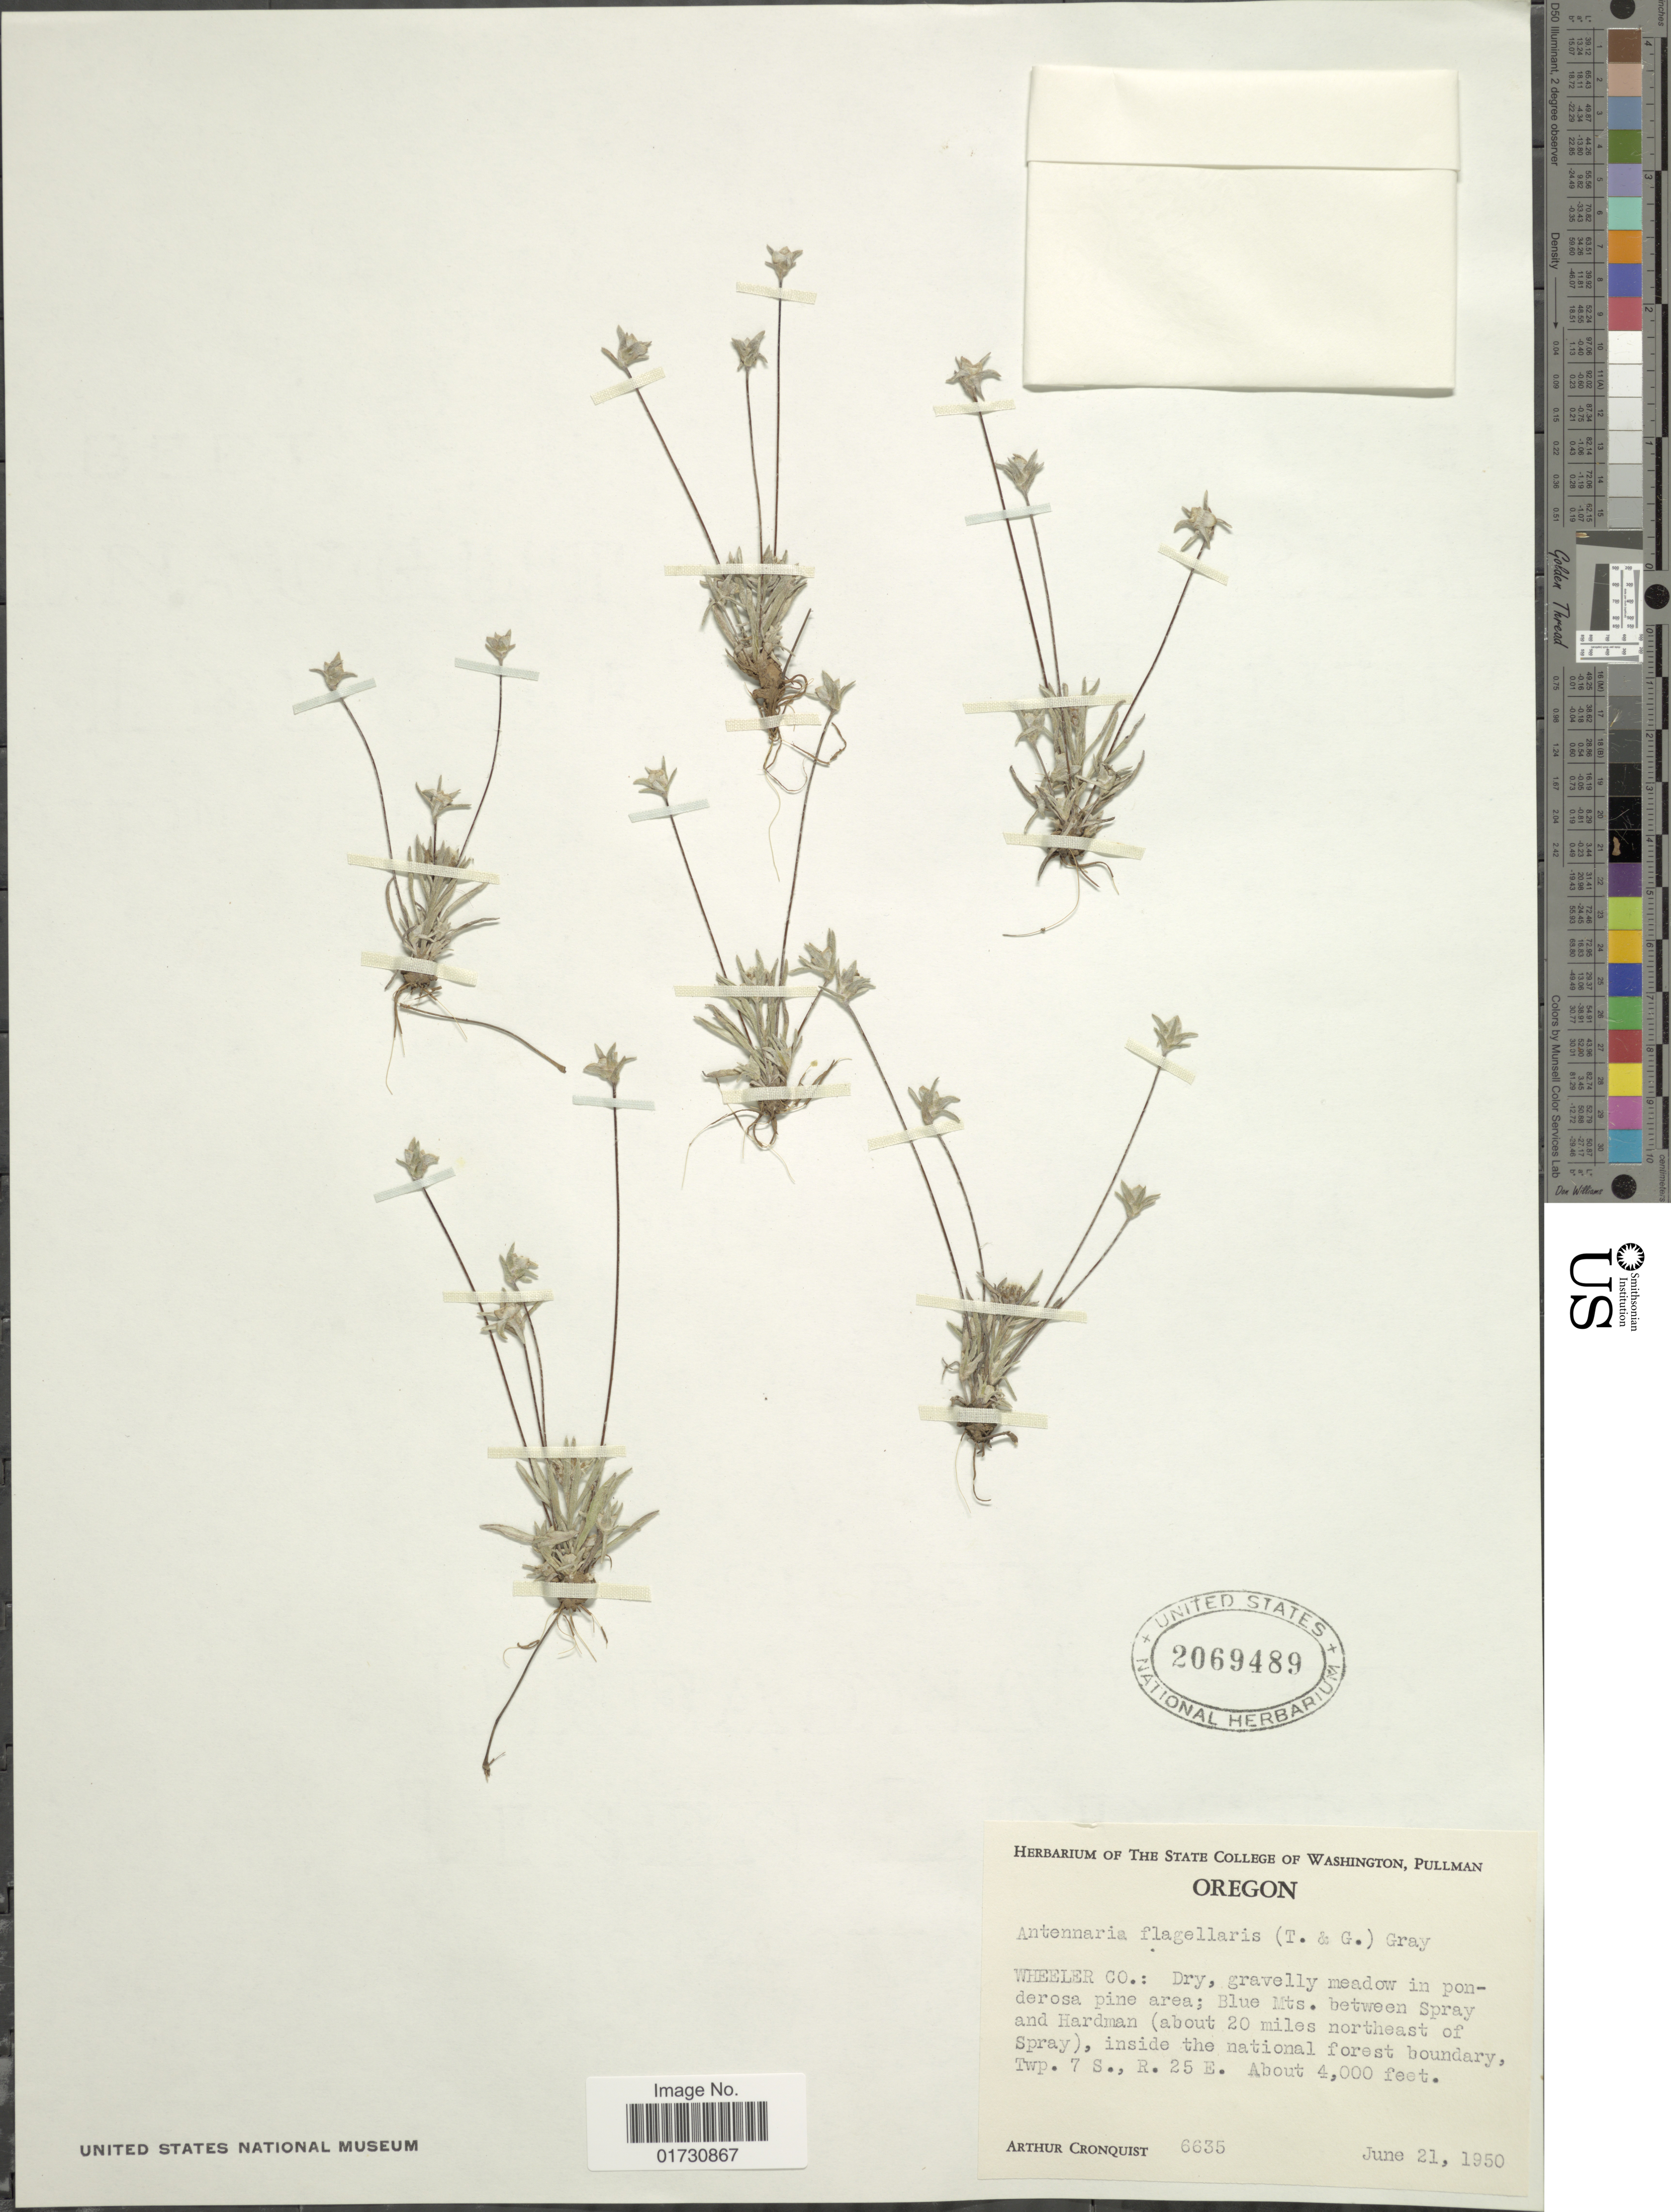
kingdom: Plantae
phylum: Tracheophyta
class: Magnoliopsida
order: Asterales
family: Asteraceae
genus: Antennaria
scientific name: Antennaria flagellaris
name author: A. Gray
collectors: A. J. Cronquist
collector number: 6635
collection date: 1950-06-21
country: United States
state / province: Oregon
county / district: Wheeler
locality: Wheeler Co.: Dry, gravelly meadow in ponderosa pine area; Blue Mts. between Spray and Hardman (about 20 miles northeast of Spray), inside the national boundary Twp. 7S., R. 25 E.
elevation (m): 1219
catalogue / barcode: US 2069489